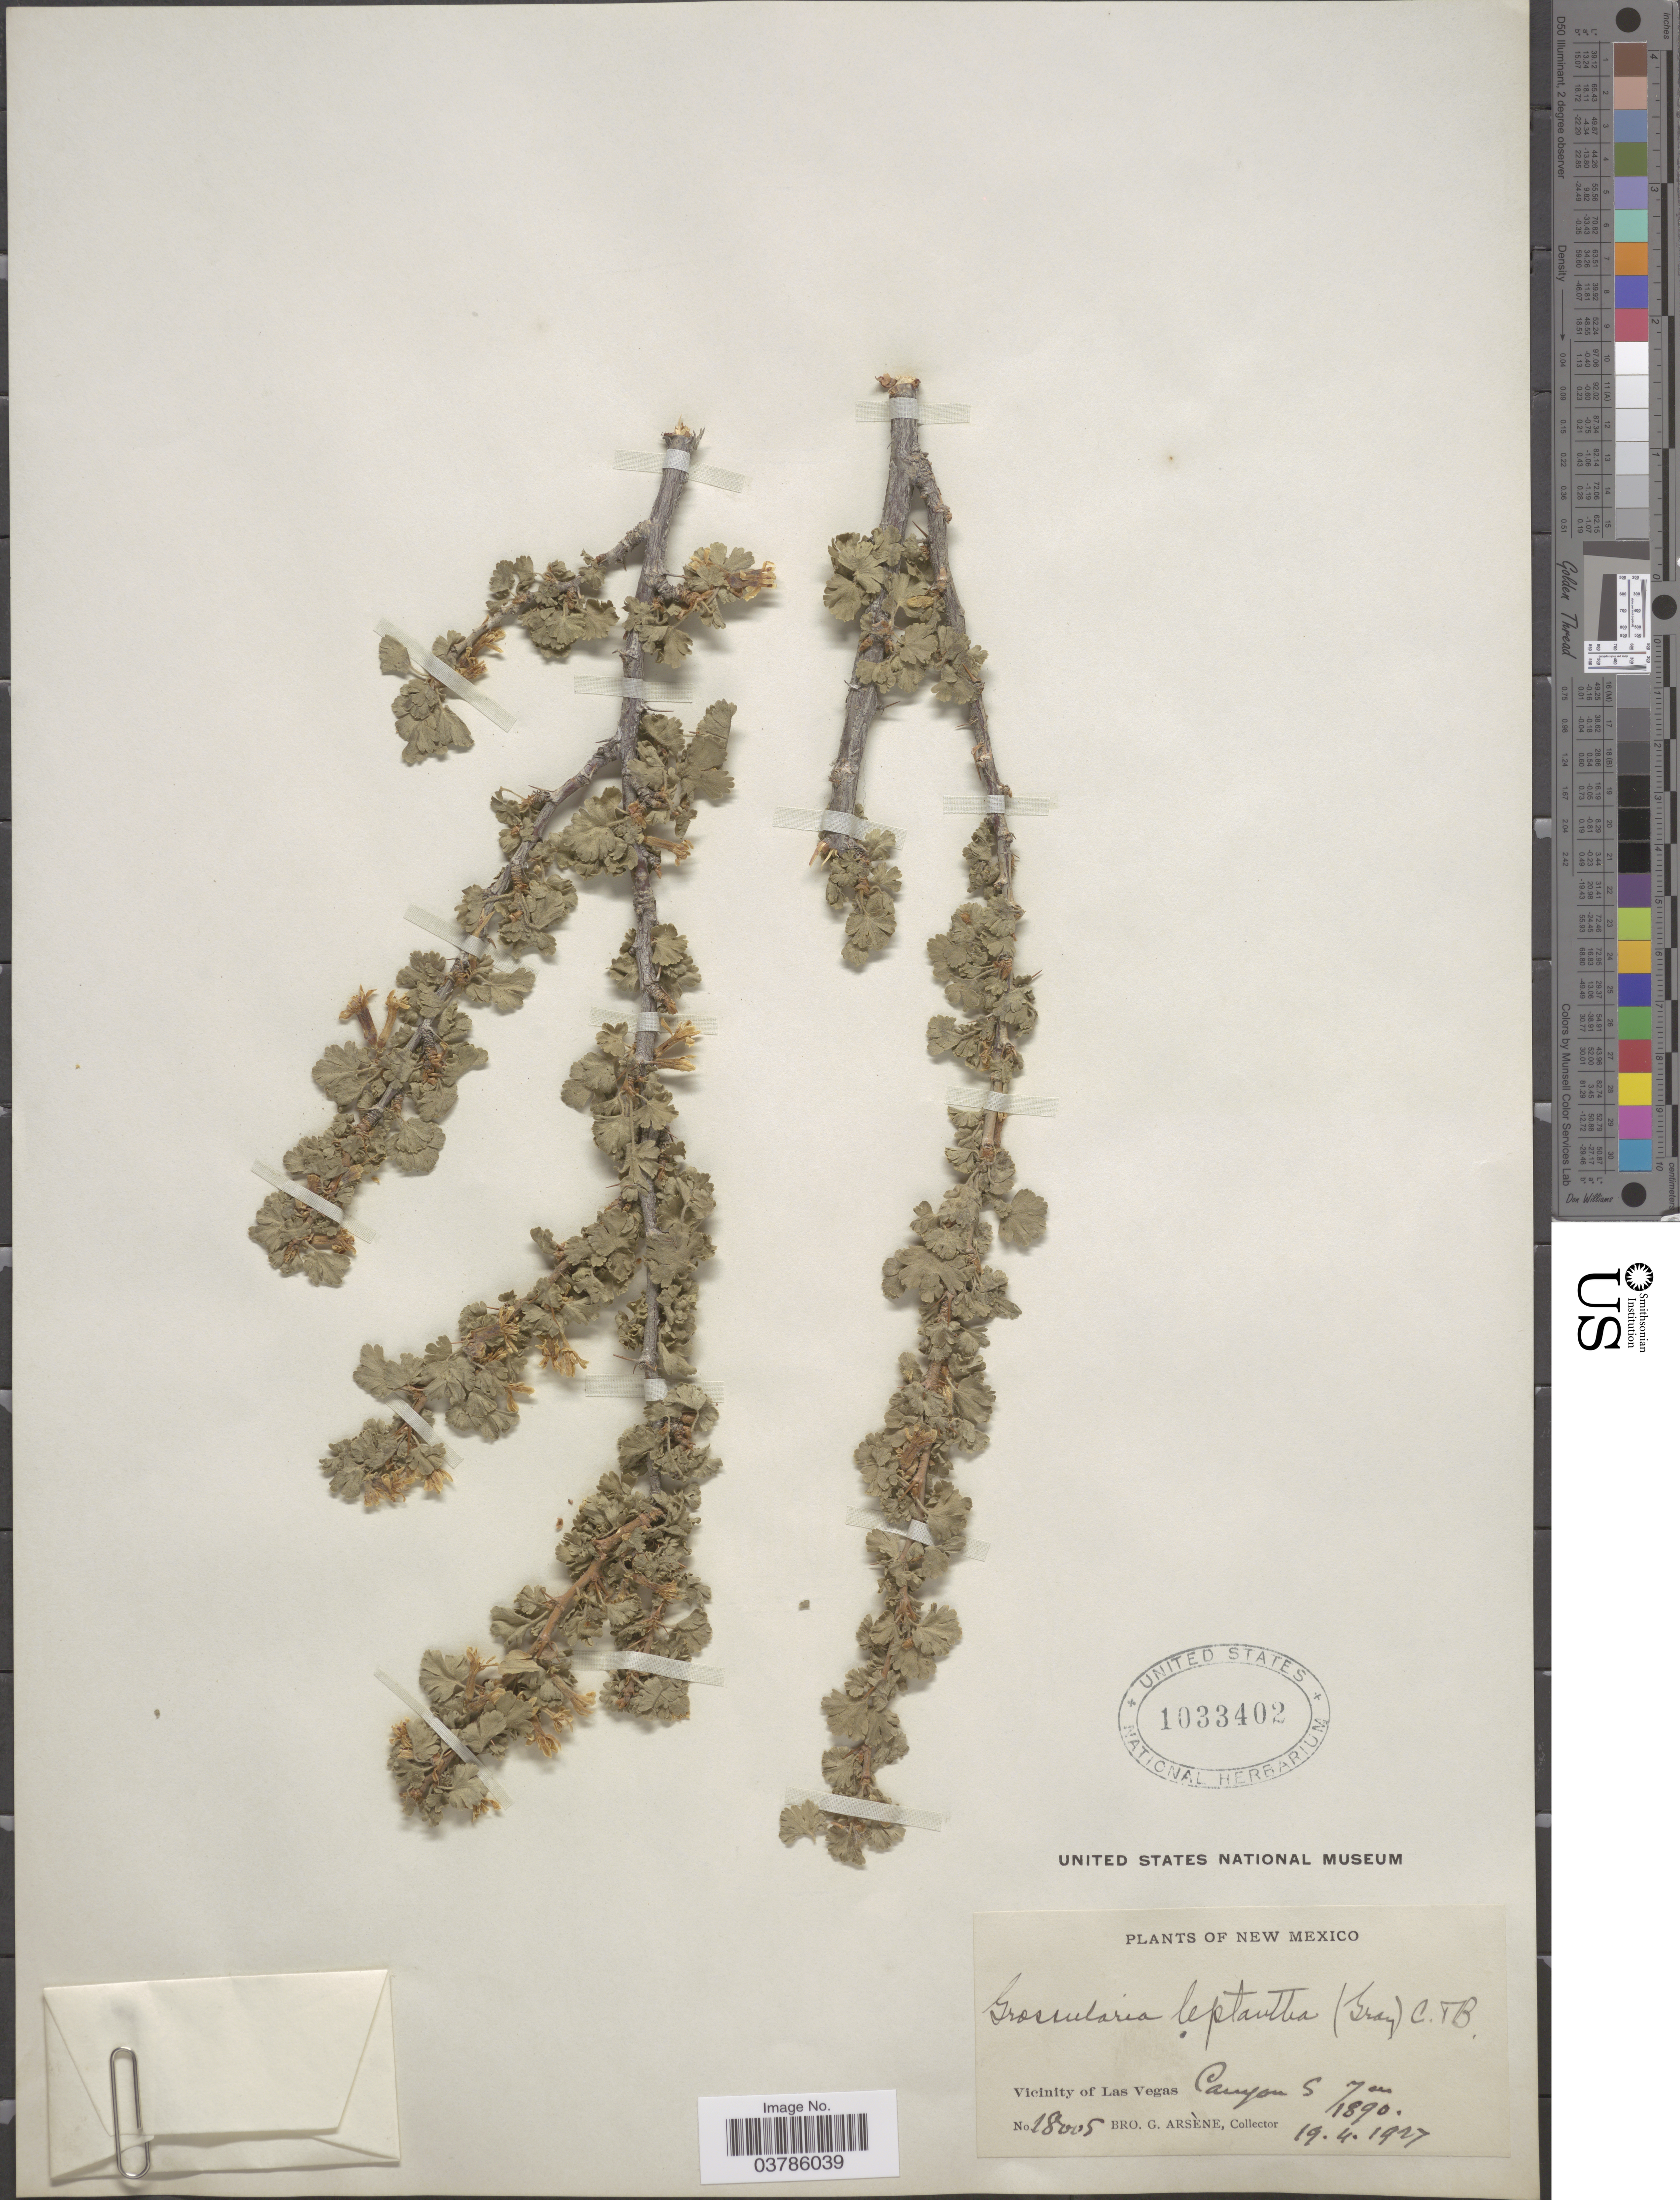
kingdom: Plantae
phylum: Tracheophyta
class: Magnoliopsida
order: Saxifragales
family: Grossulariaceae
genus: Ribes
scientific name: Ribes leptanthum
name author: A. Gray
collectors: Bro. G. Arsène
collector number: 18005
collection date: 1927-04-19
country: United States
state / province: New Mexico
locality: Vicinity of Las Vegas. Canyon S.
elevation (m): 576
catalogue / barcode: US 1033402